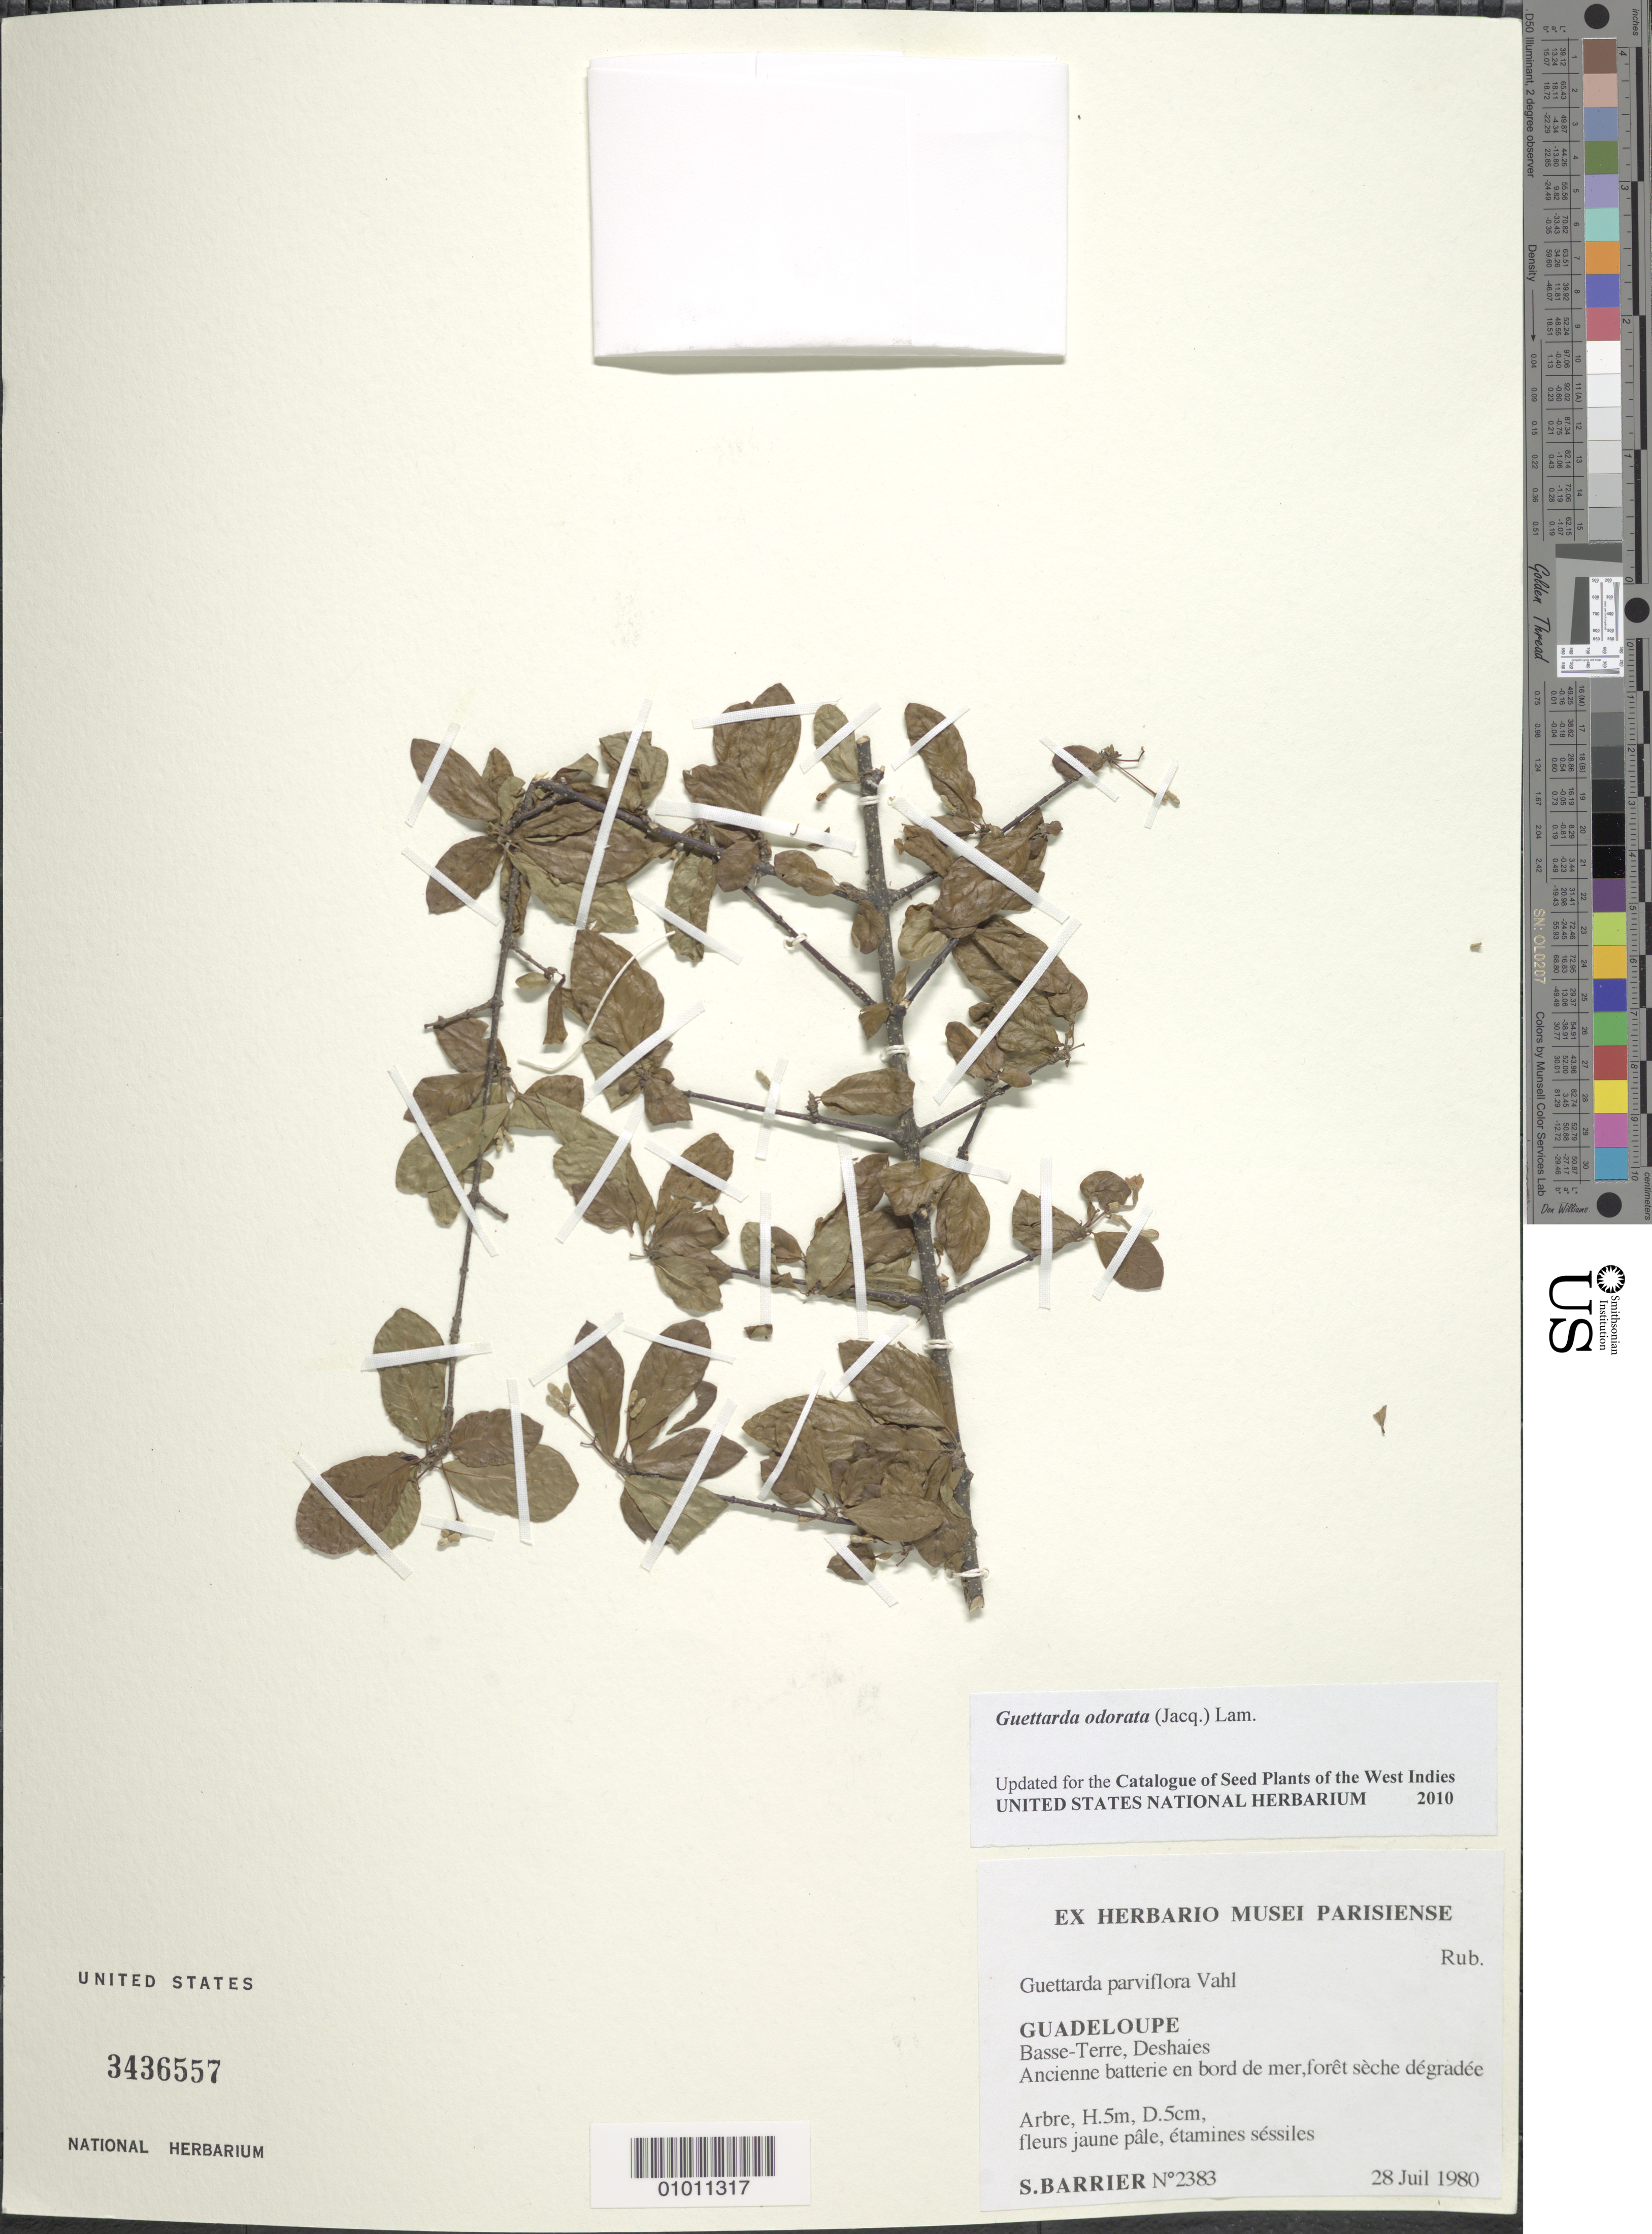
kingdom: Plantae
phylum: Tracheophyta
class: Magnoliopsida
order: Gentianales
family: Rubiaceae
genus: Guettarda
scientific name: Guettarda odorata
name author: (Jacq.) Lam.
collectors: S. Barrier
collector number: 2383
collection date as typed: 28 Jul 1980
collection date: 1980-07-28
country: Guadeloupe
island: Basse Terre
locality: Basse-Terre, Deshaies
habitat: Ancienne batterie en bord de mer, forêt sèche dégradée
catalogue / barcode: US 3436557